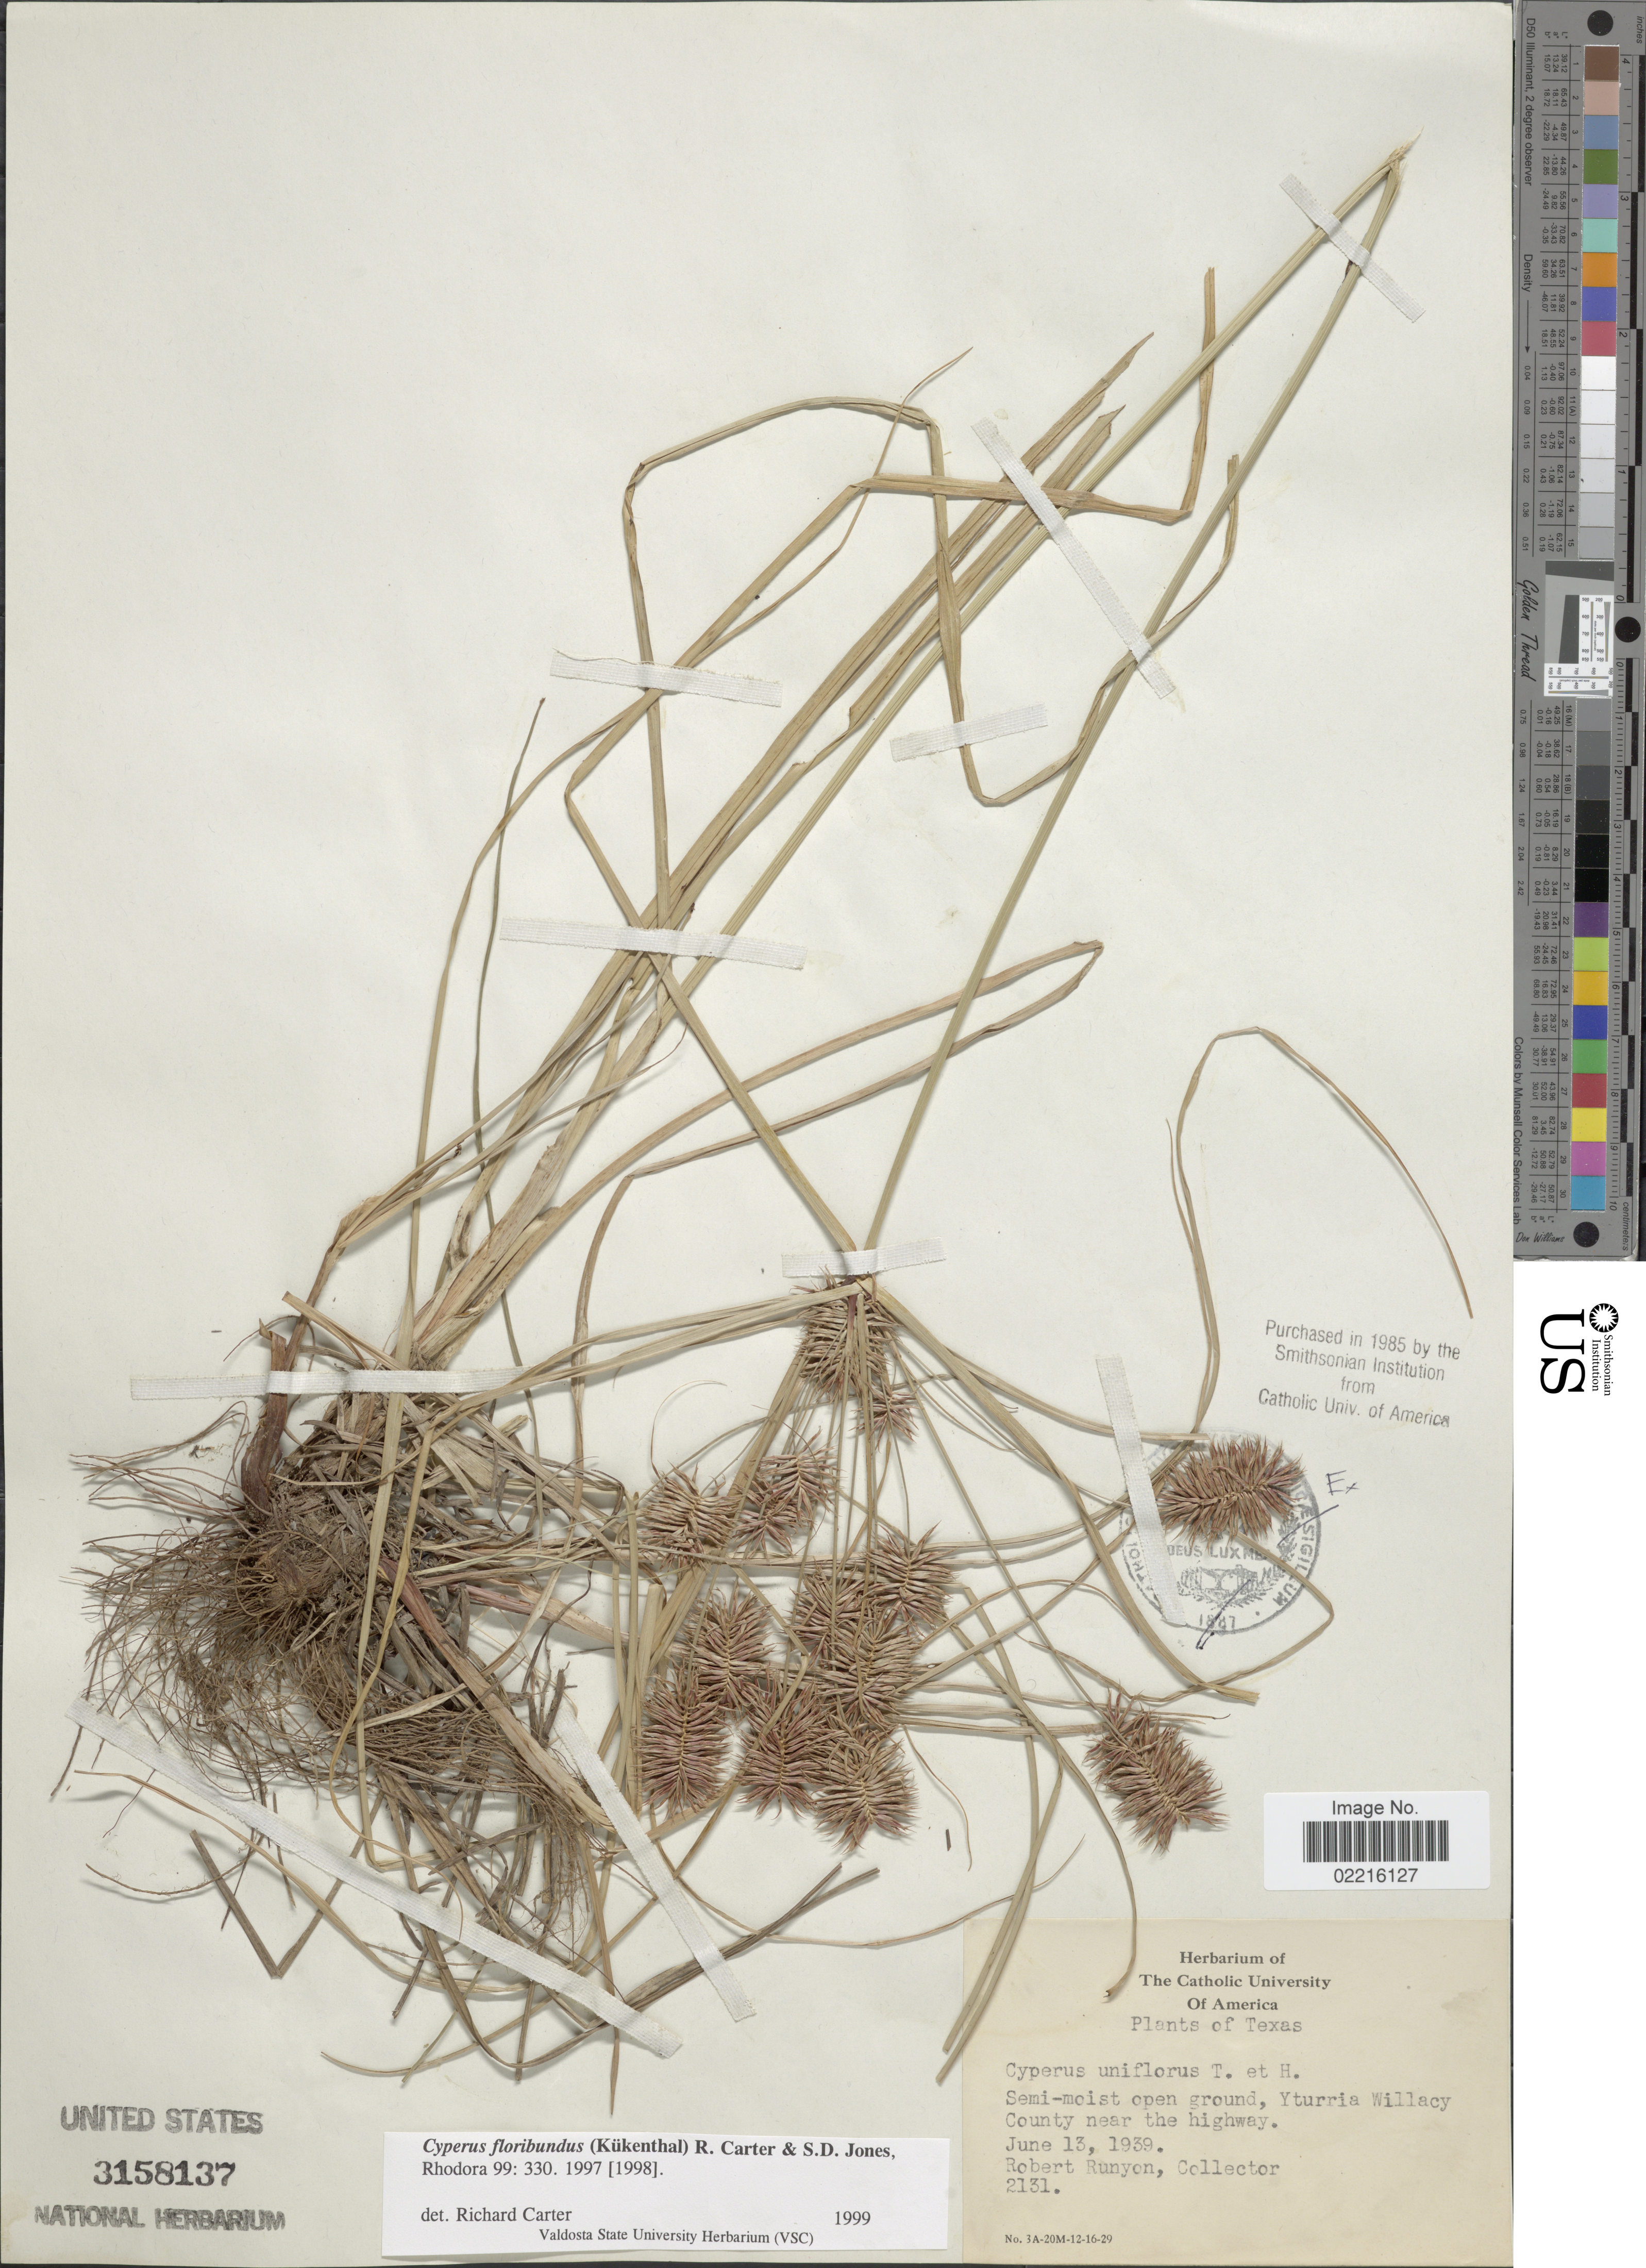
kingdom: Plantae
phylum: Tracheophyta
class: Liliopsida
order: Poales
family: Cyperaceae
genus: Cyperus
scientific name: Cyperus floribundus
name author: (Kük.) R. Carter & S.D. Jones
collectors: R. Runyon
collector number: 2131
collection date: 1939-06-13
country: United States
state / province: Texas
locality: Semi-moist ground, Yturria Willacy County near the highway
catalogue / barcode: US 3158137